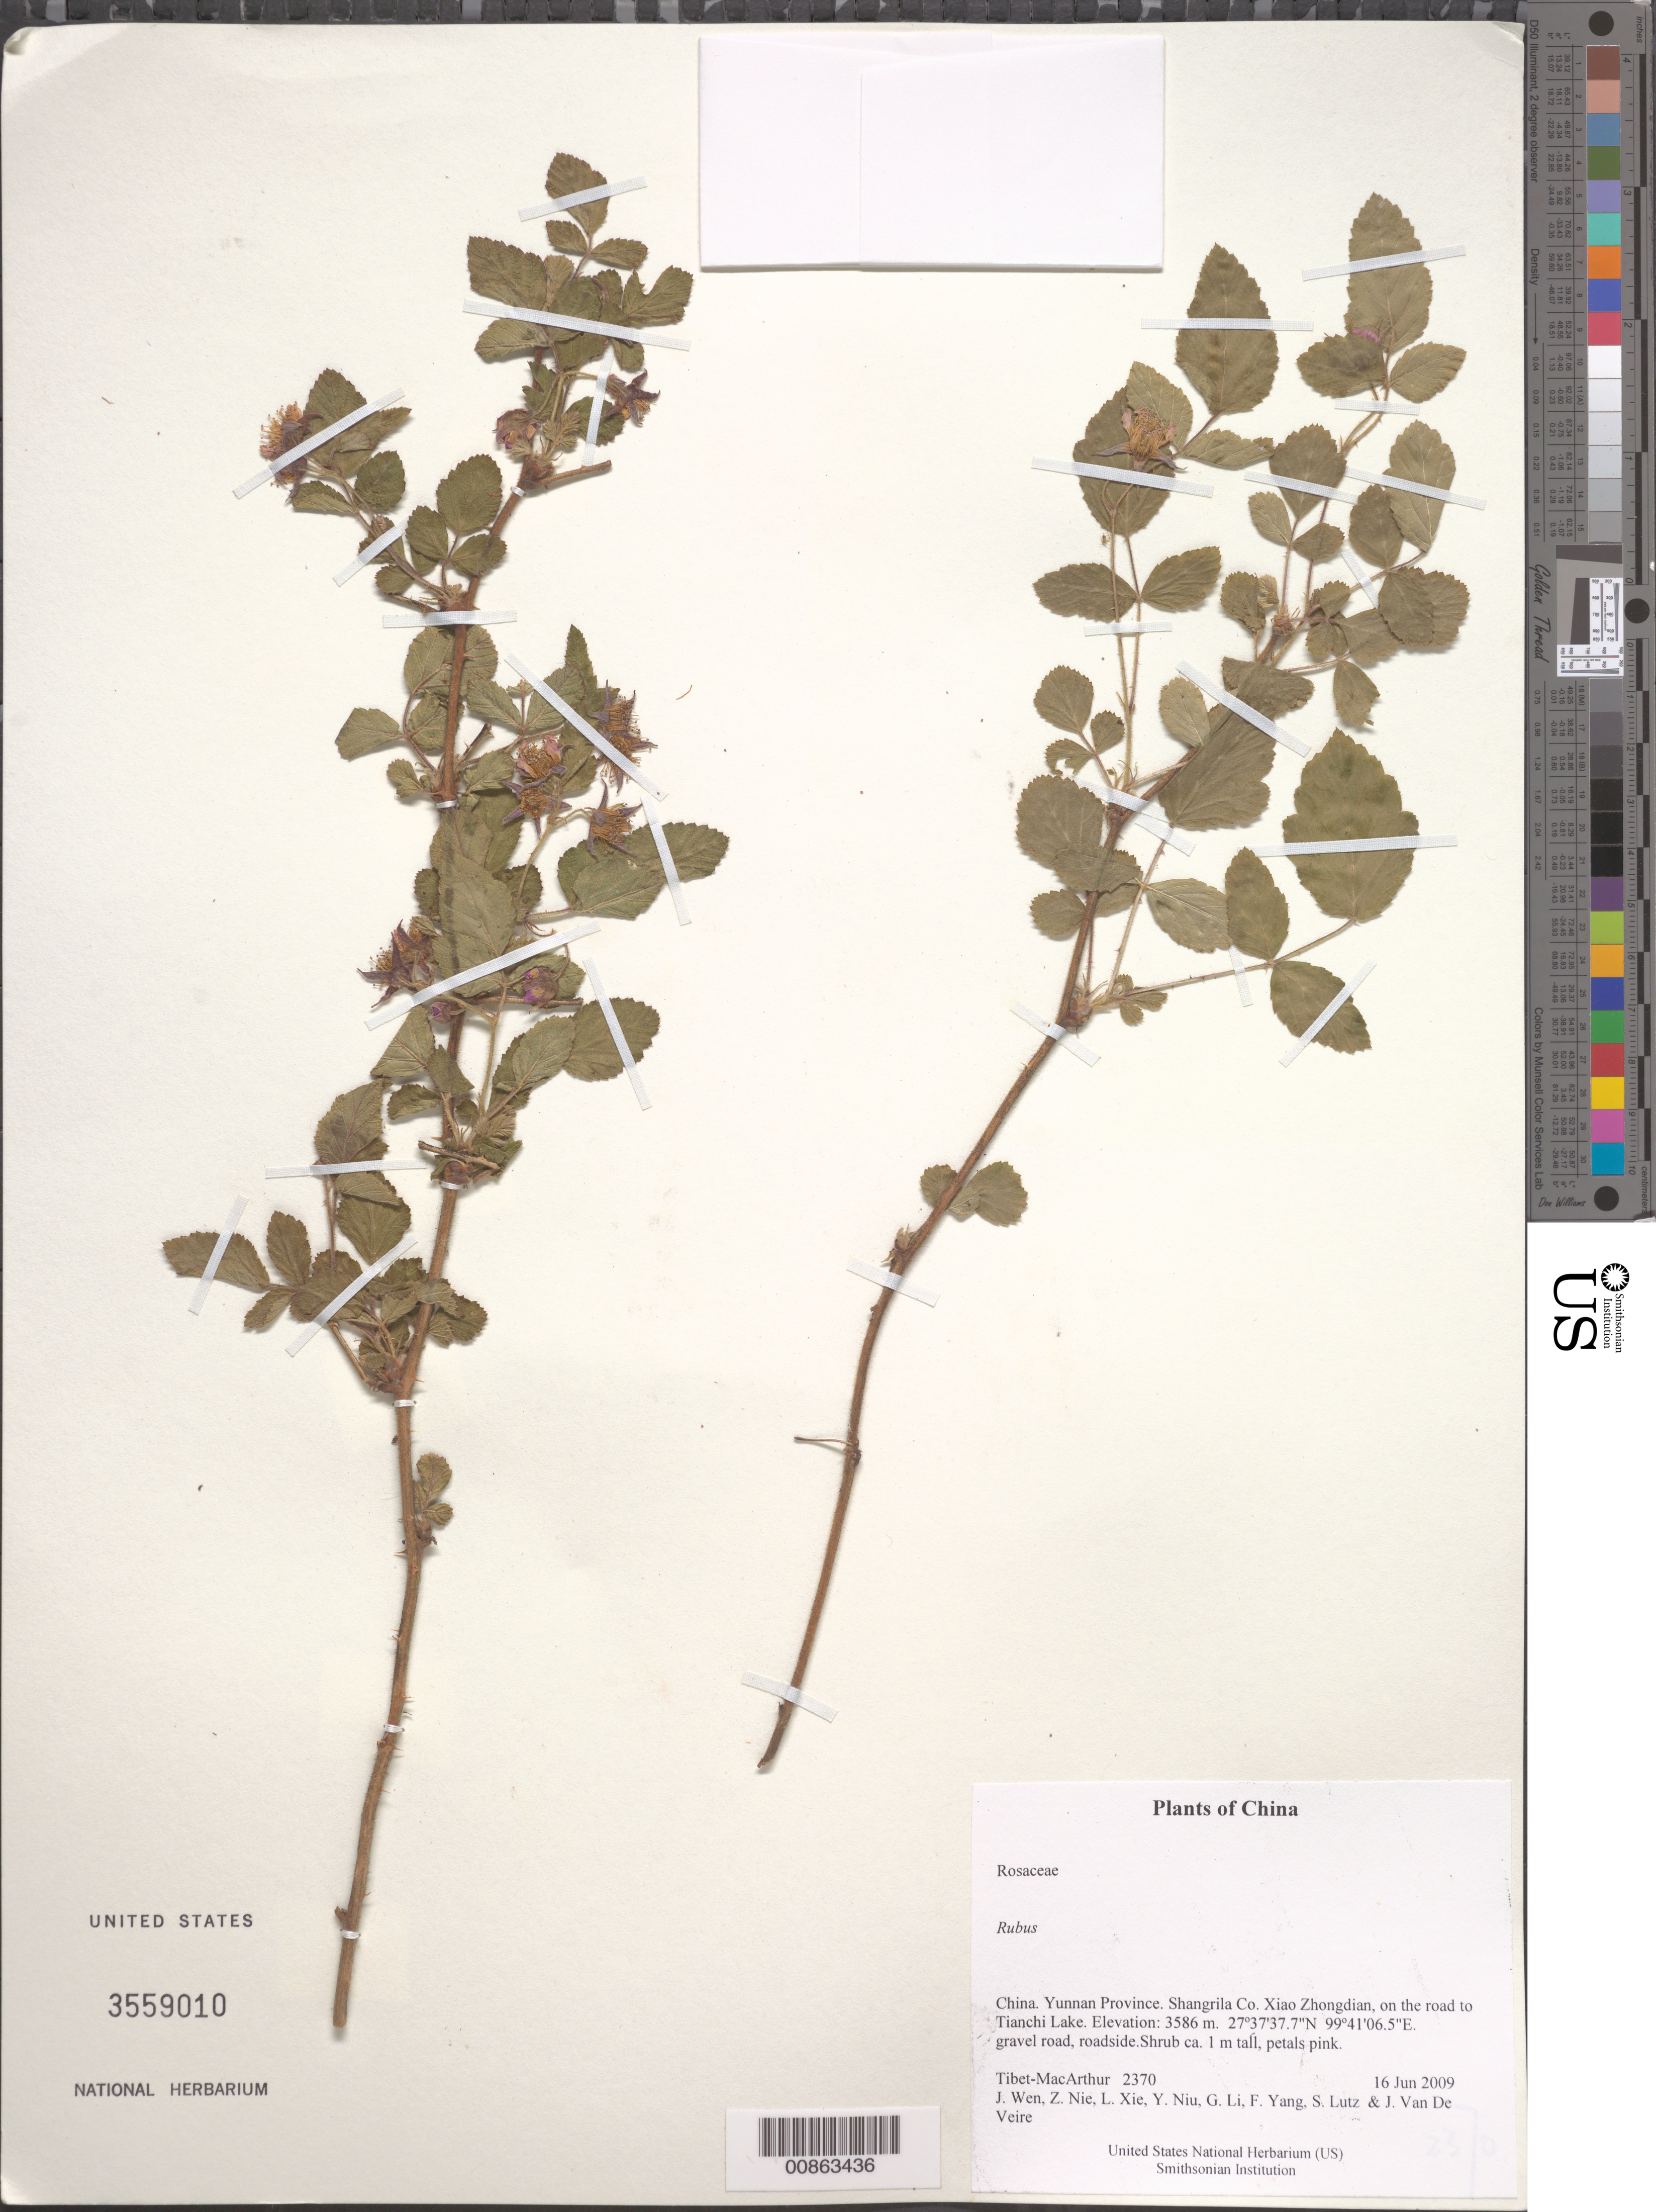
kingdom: Plantae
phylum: Tracheophyta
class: Magnoliopsida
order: Rosales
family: Rosaceae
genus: Rubus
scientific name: Rubus sp.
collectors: Tibet-MacArthur, J. Wen, Z. Nie, L. Xie, Y. Niu, G. Li, F. Yang, S. Lutz & J. Van De Veire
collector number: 2370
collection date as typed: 16 Jun 2009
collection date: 2009-06-16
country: China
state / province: Yunnan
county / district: Shangrila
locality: Xiao Zhongdian, on the road to Tianchi Lake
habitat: gravel road, roadside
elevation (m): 3586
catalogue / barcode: US 3559010